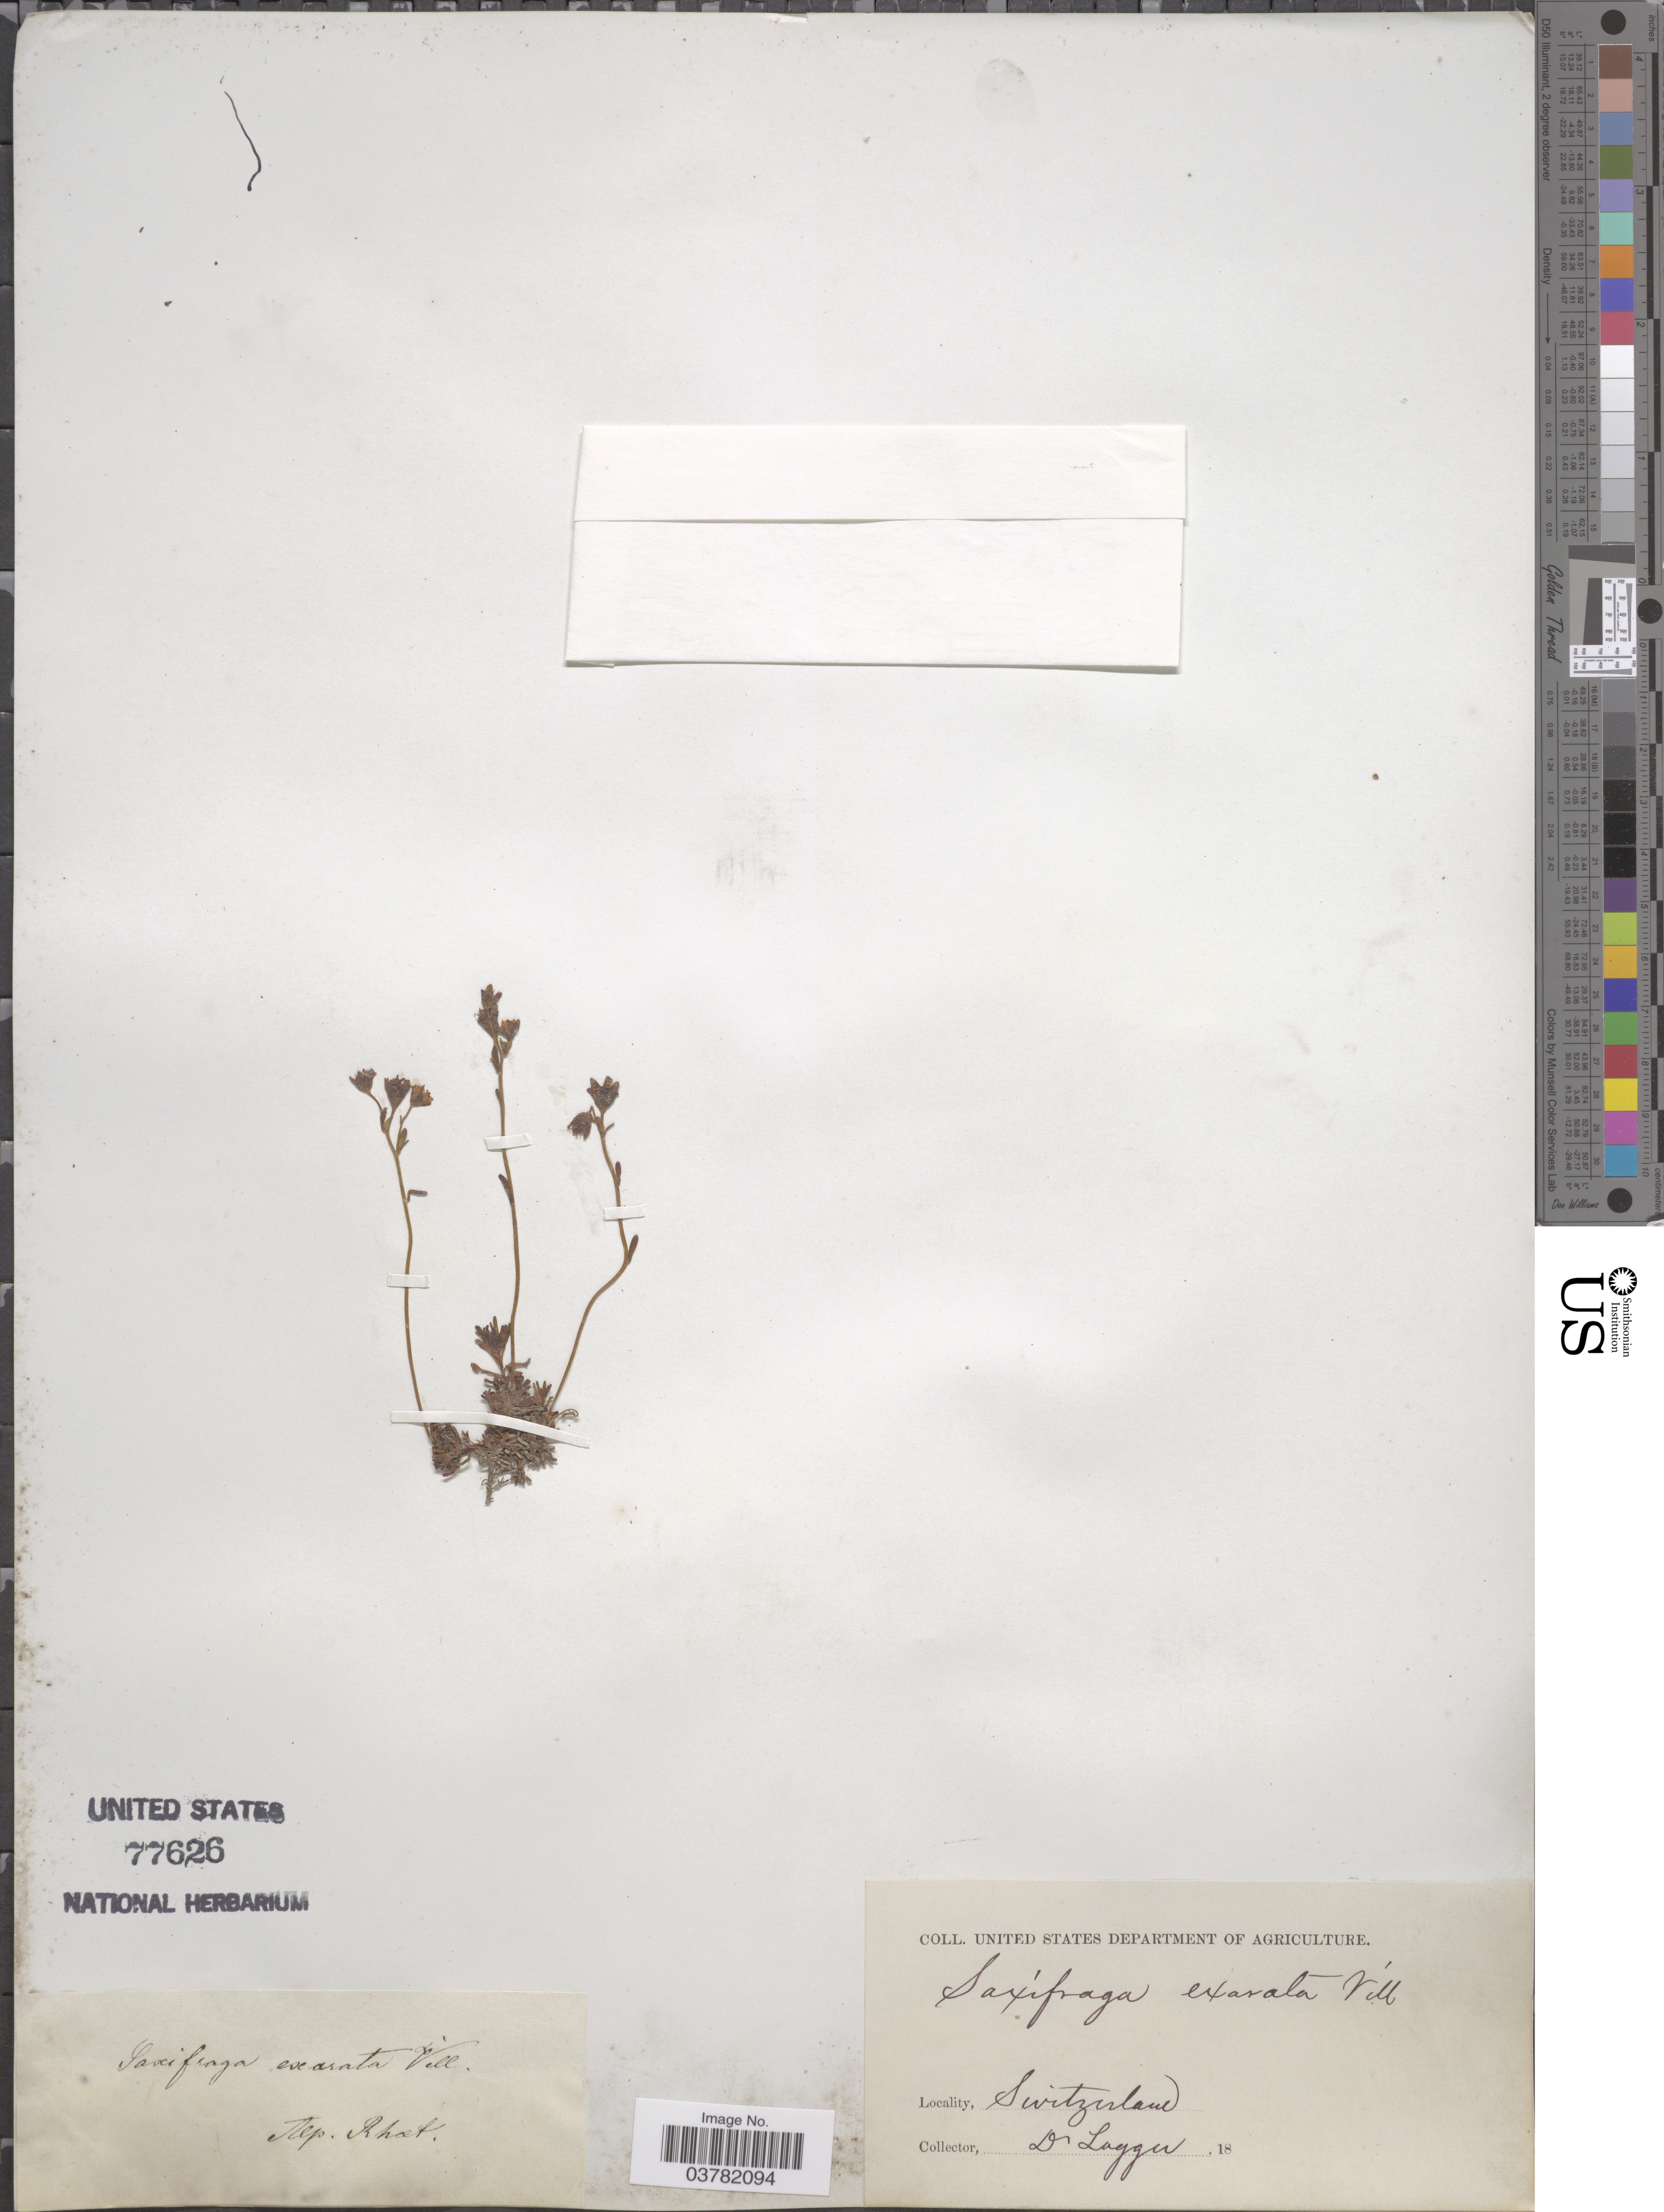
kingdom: Plantae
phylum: Tracheophyta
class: Magnoliopsida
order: Saxifragales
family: Saxifragaceae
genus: Saxifraga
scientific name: Saxifraga caespitosa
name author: L.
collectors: D. Lagger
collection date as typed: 18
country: Switzerland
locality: Alp. Rhat.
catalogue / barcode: US 77626